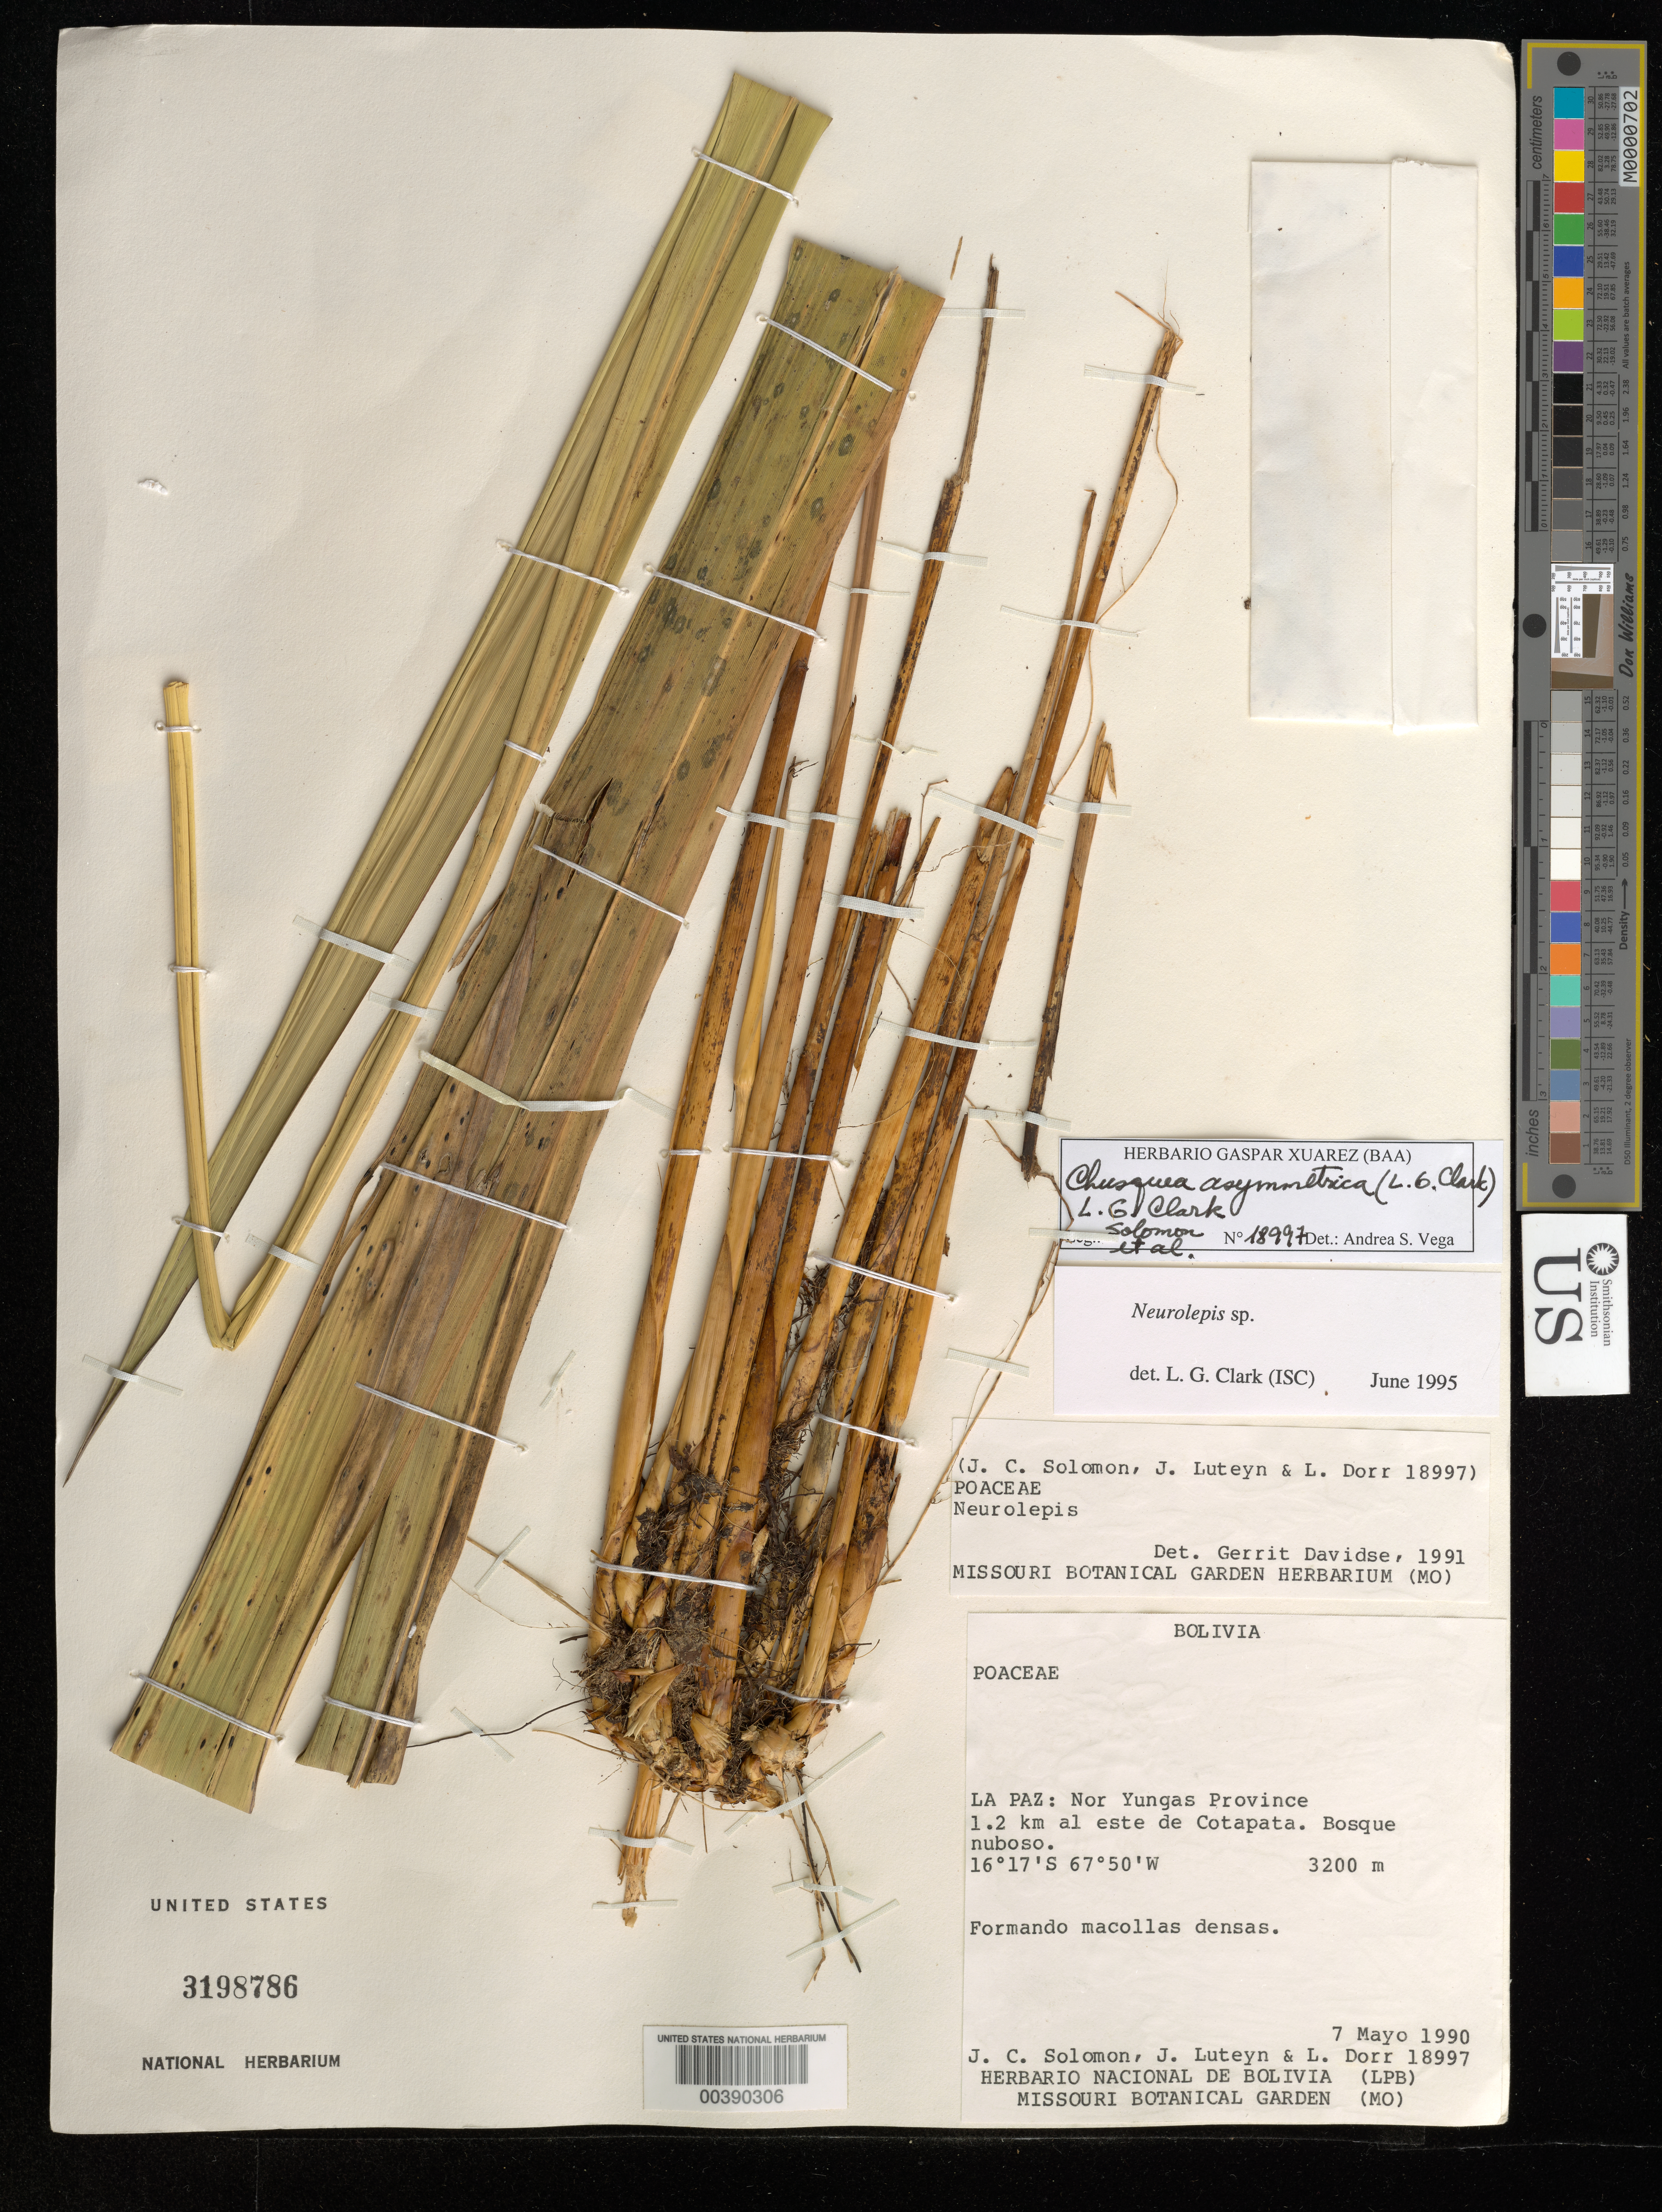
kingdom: Plantae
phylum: Tracheophyta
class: Liliopsida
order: Poales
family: Poaceae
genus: Chusquea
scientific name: Chusquea asymmetrica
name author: (L.G. Clark) L.G. Clark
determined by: Vega, A. S.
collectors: J. C. Solomon, J. L. Luteyn & L. J. Dorr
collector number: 18997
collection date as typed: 07 May 1990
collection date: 1990-05-07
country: Bolivia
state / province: La Paz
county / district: Nor Yungas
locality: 1.2 km al E de Cotapata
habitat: Bosque nuboso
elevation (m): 3200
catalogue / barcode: US 3198786